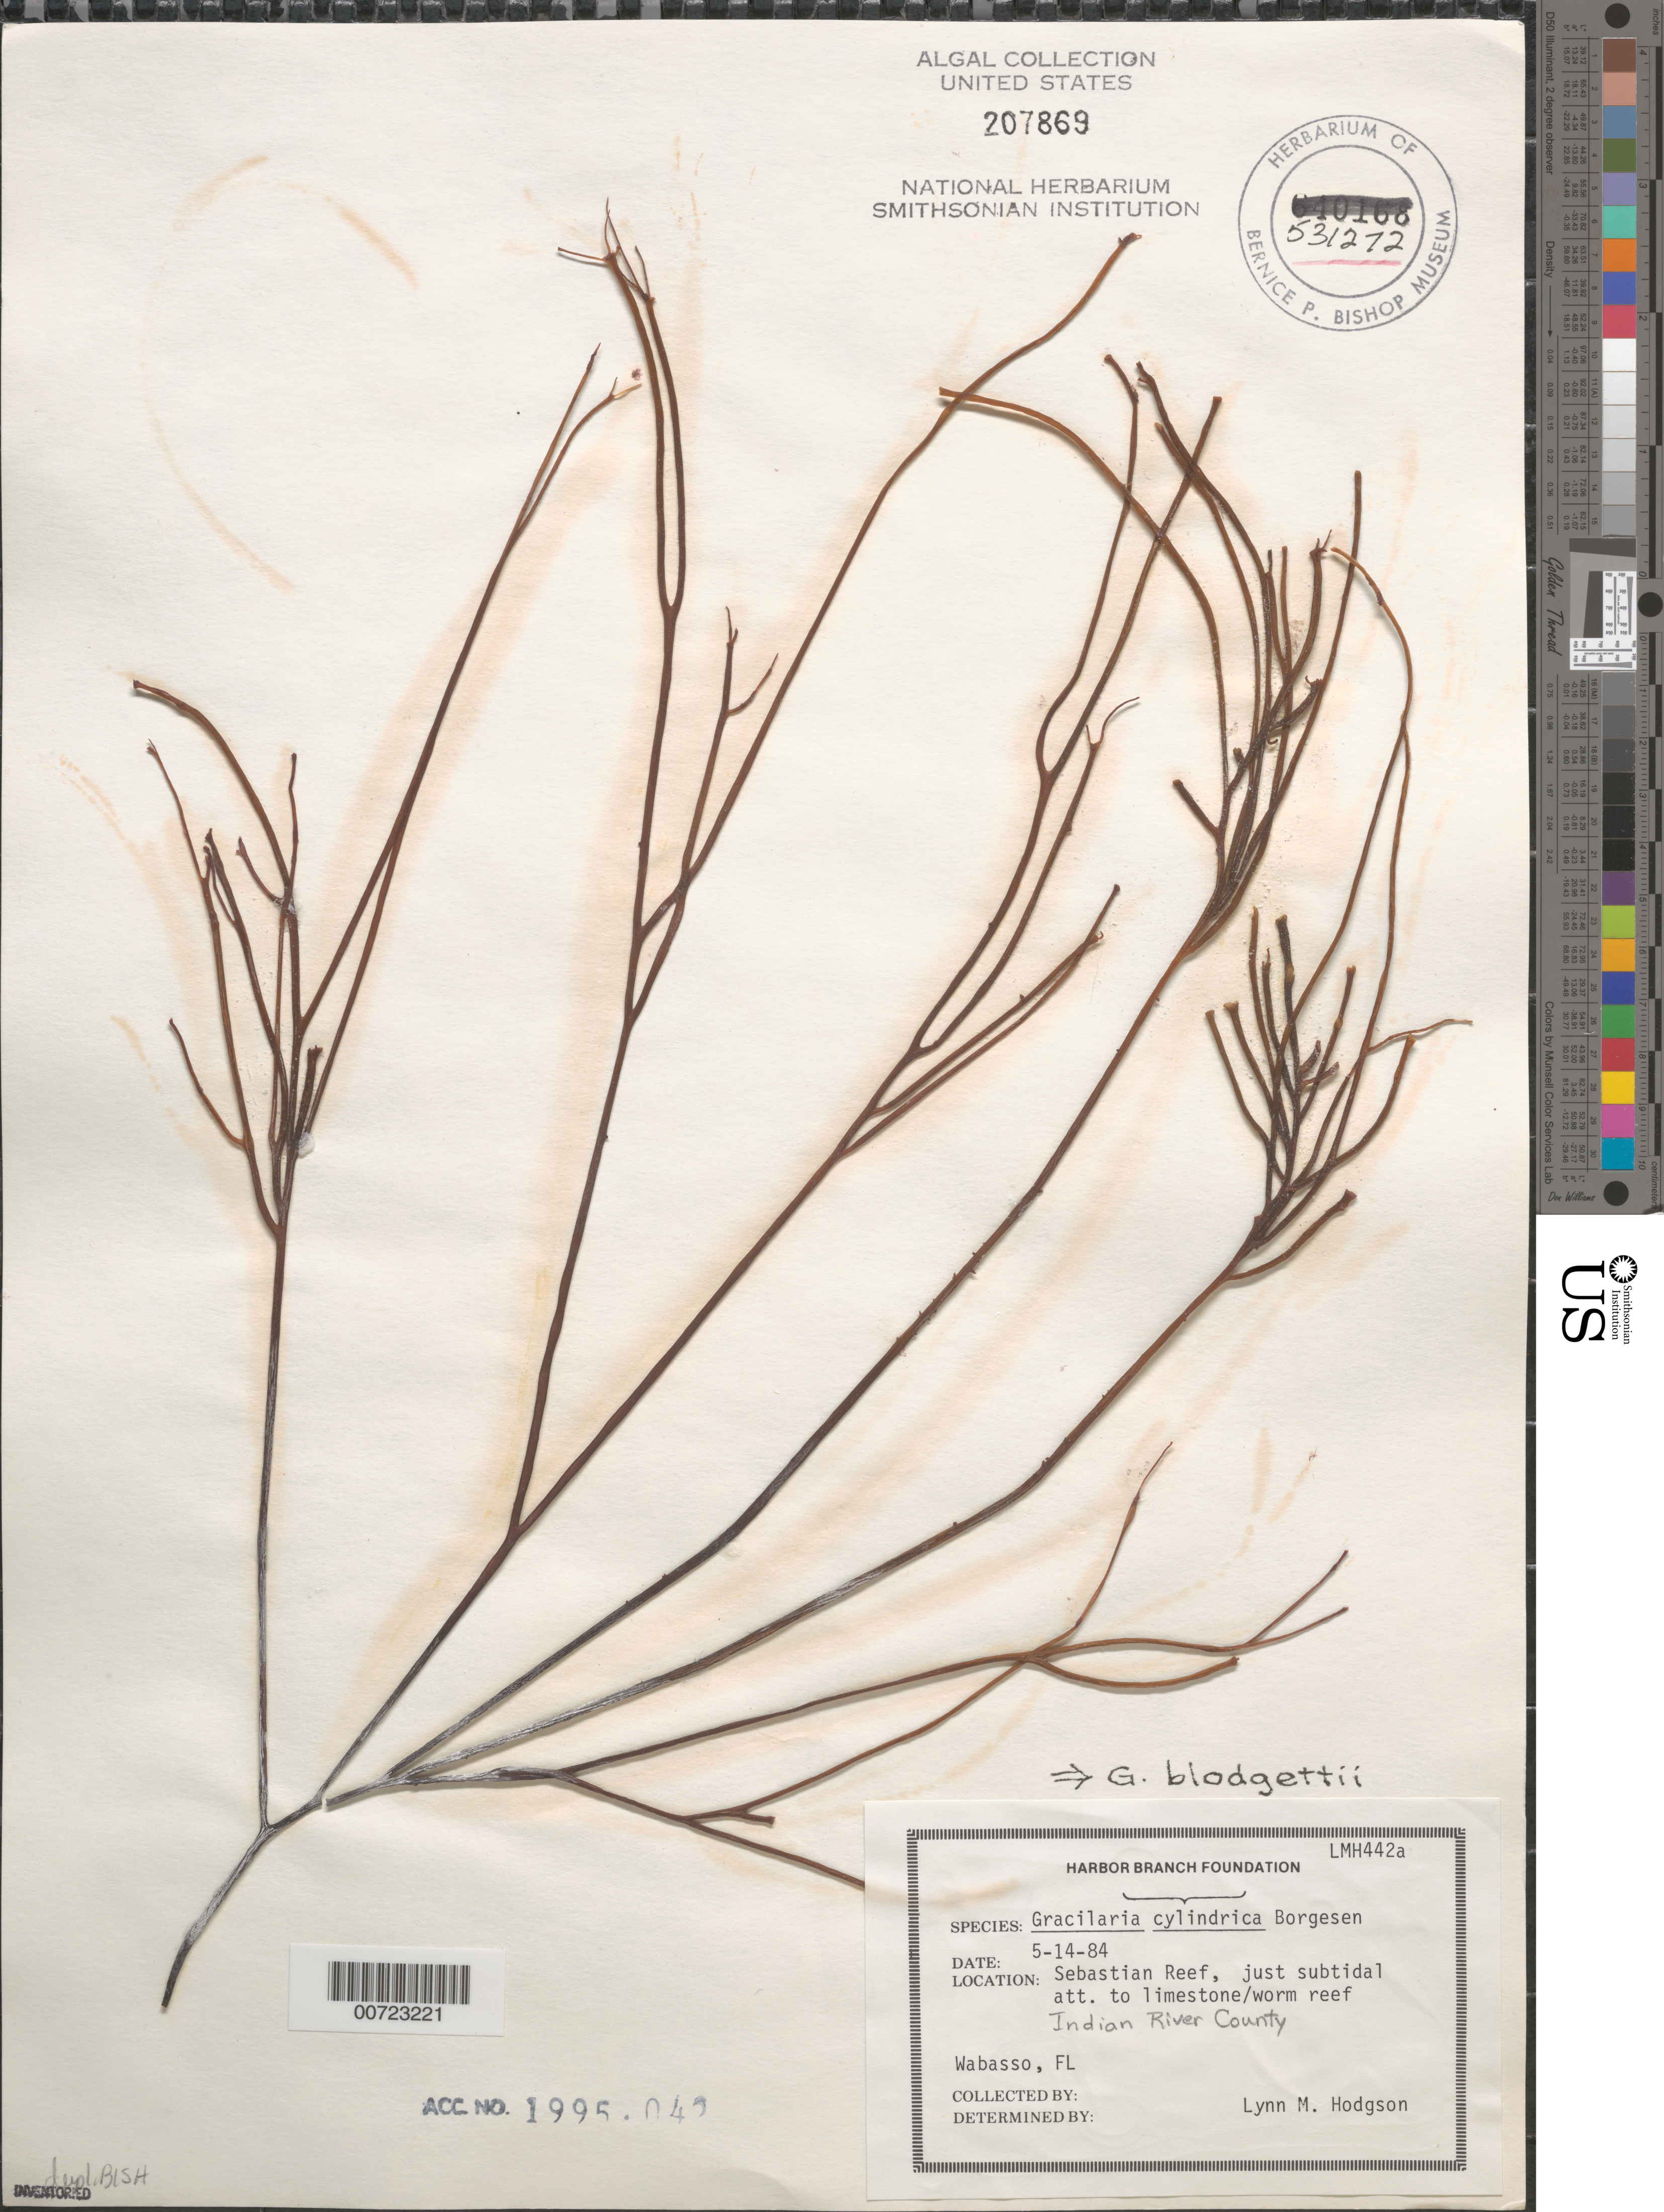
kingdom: Plantae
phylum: Rhodophyta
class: Florideophyceae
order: Gracilariales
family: Gracilariaceae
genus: Gracilaria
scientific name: Gracilaria blodgettii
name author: Harv.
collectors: L. M. Hodgson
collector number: LMH 442a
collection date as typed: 14 May 1984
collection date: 1984-05-14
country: United States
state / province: Florida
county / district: Indian River County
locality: Sebastian Reef, Wabasso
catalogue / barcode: US 207869